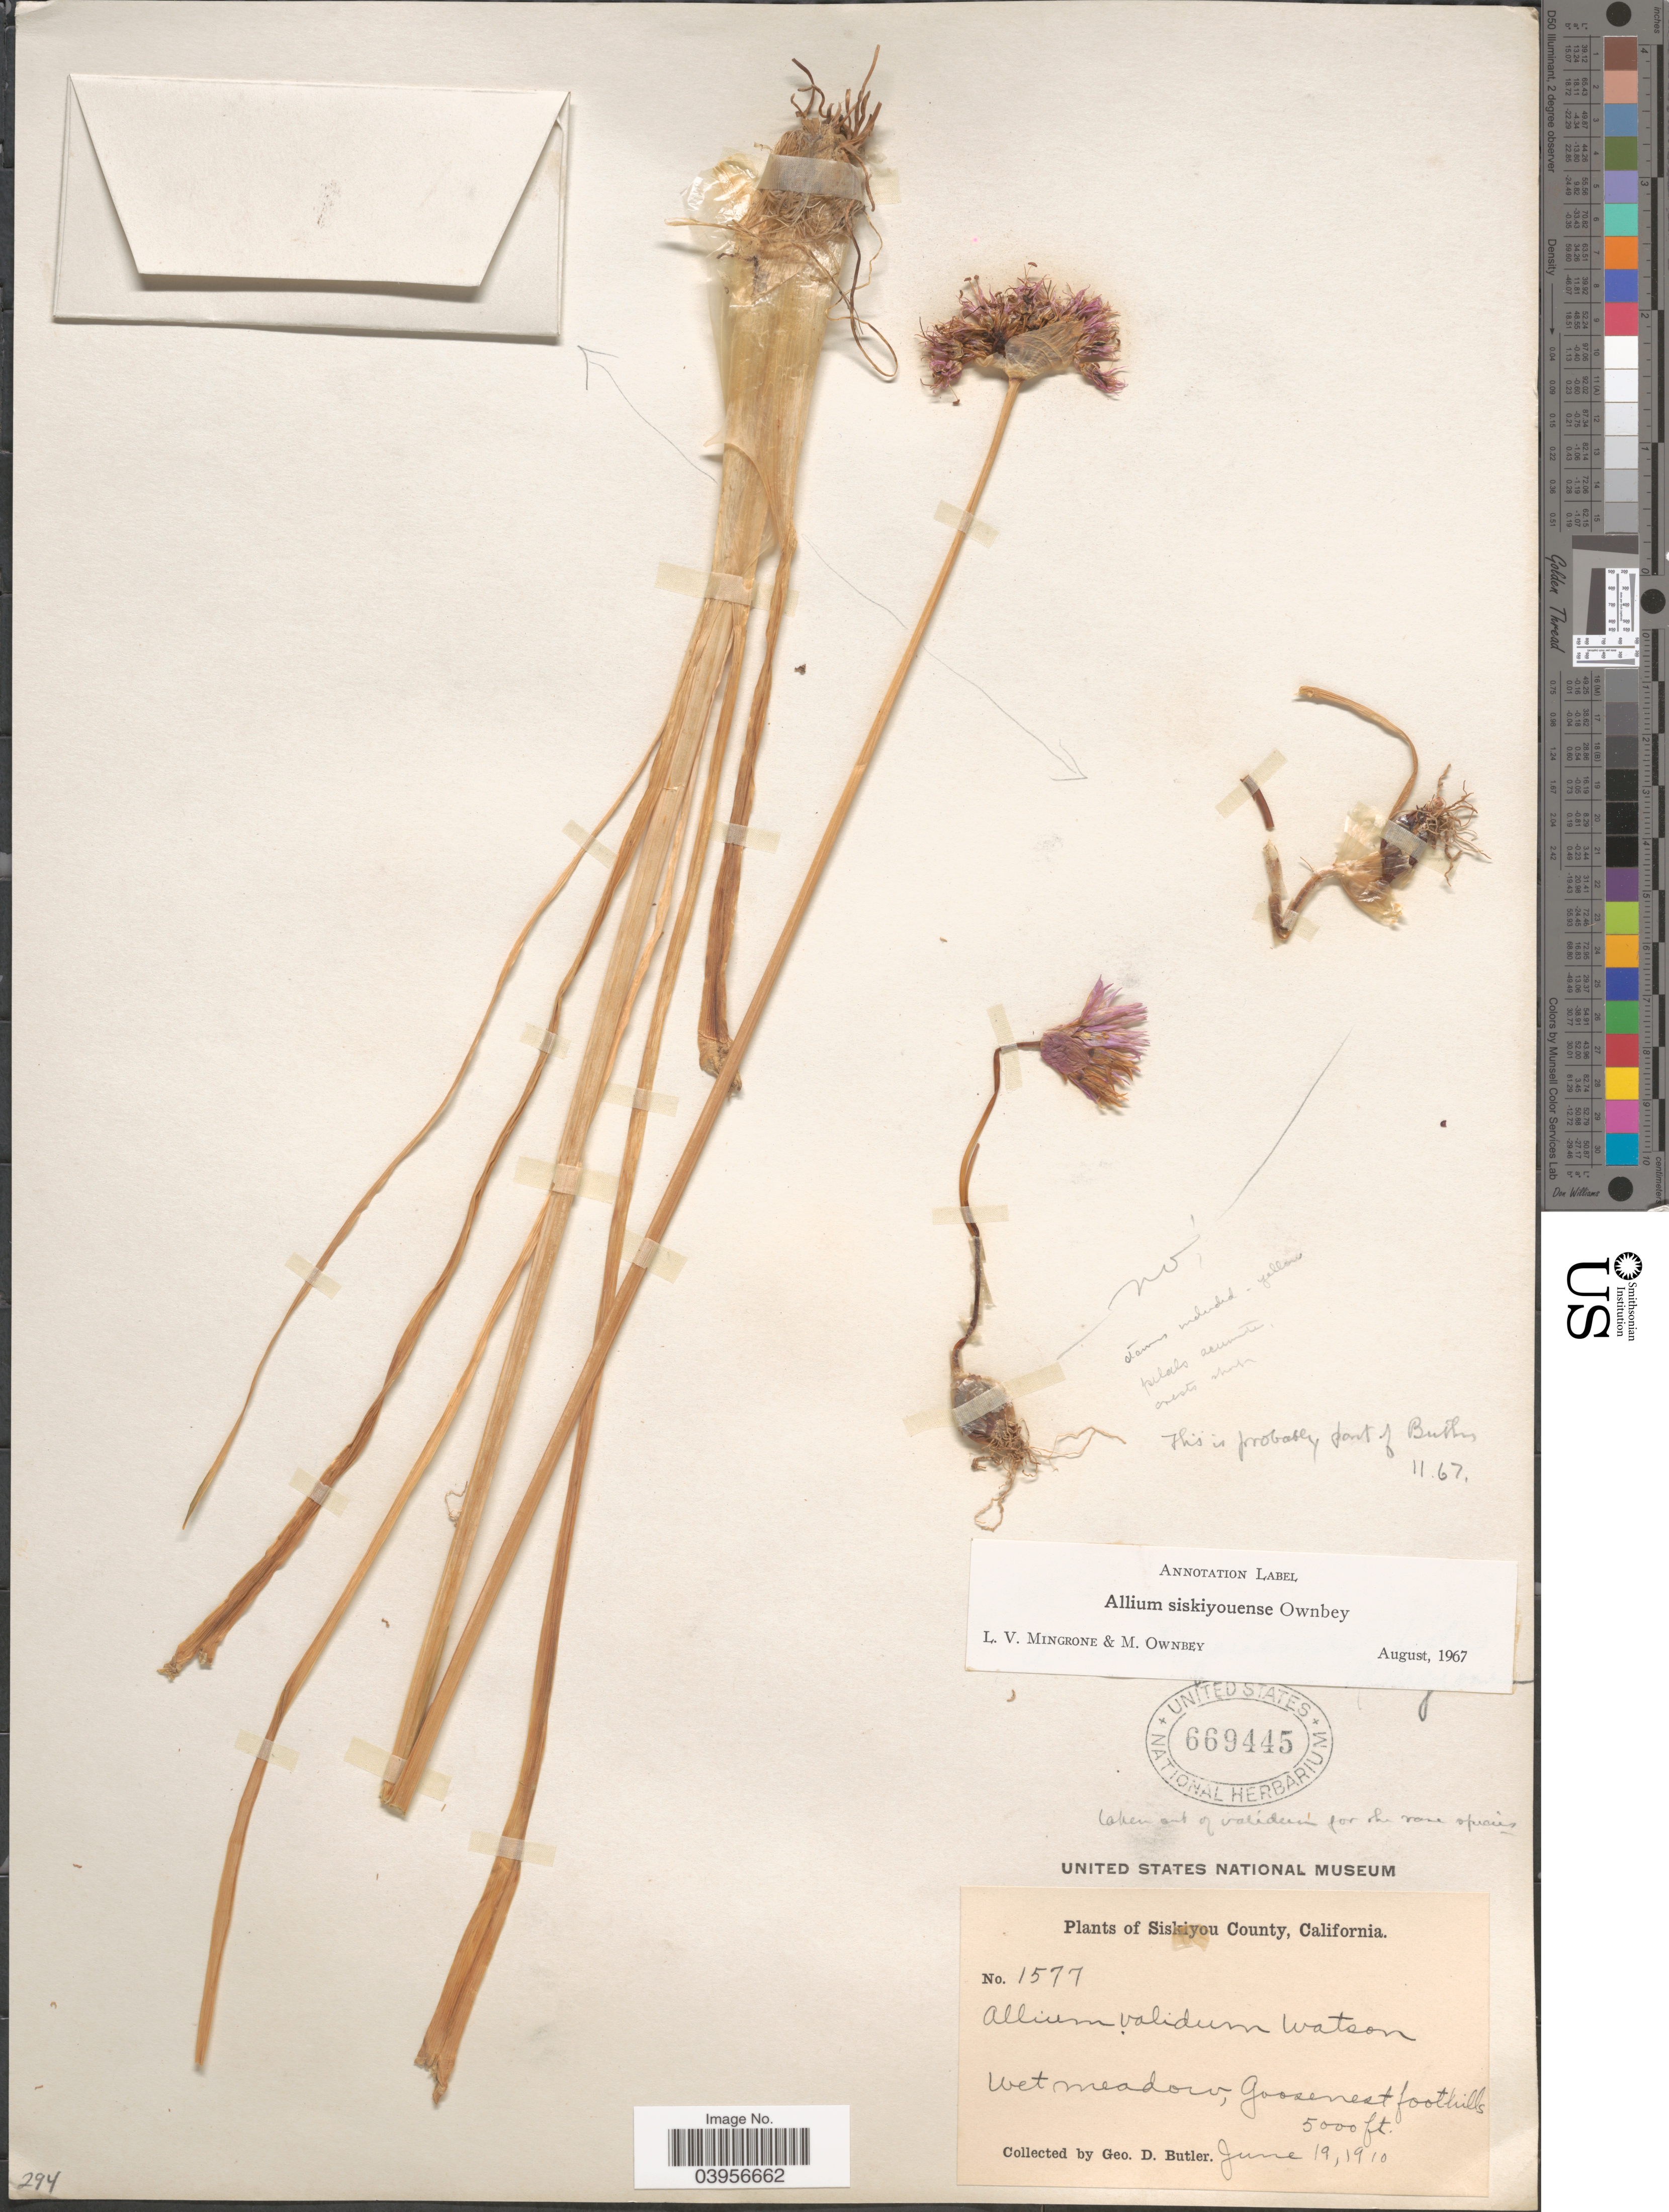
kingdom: Plantae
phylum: Tracheophyta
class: Liliopsida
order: Asparagales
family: Amaryllidaceae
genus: Allium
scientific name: Allium siskiyouense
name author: Ownbey ex Traub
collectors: G. D. Butler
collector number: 1577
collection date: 1910-06-19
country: United States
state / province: California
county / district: Siskiyou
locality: Siskiyou County. Wet meadow, Goosenest foothills.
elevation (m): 1524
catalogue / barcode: US 669445